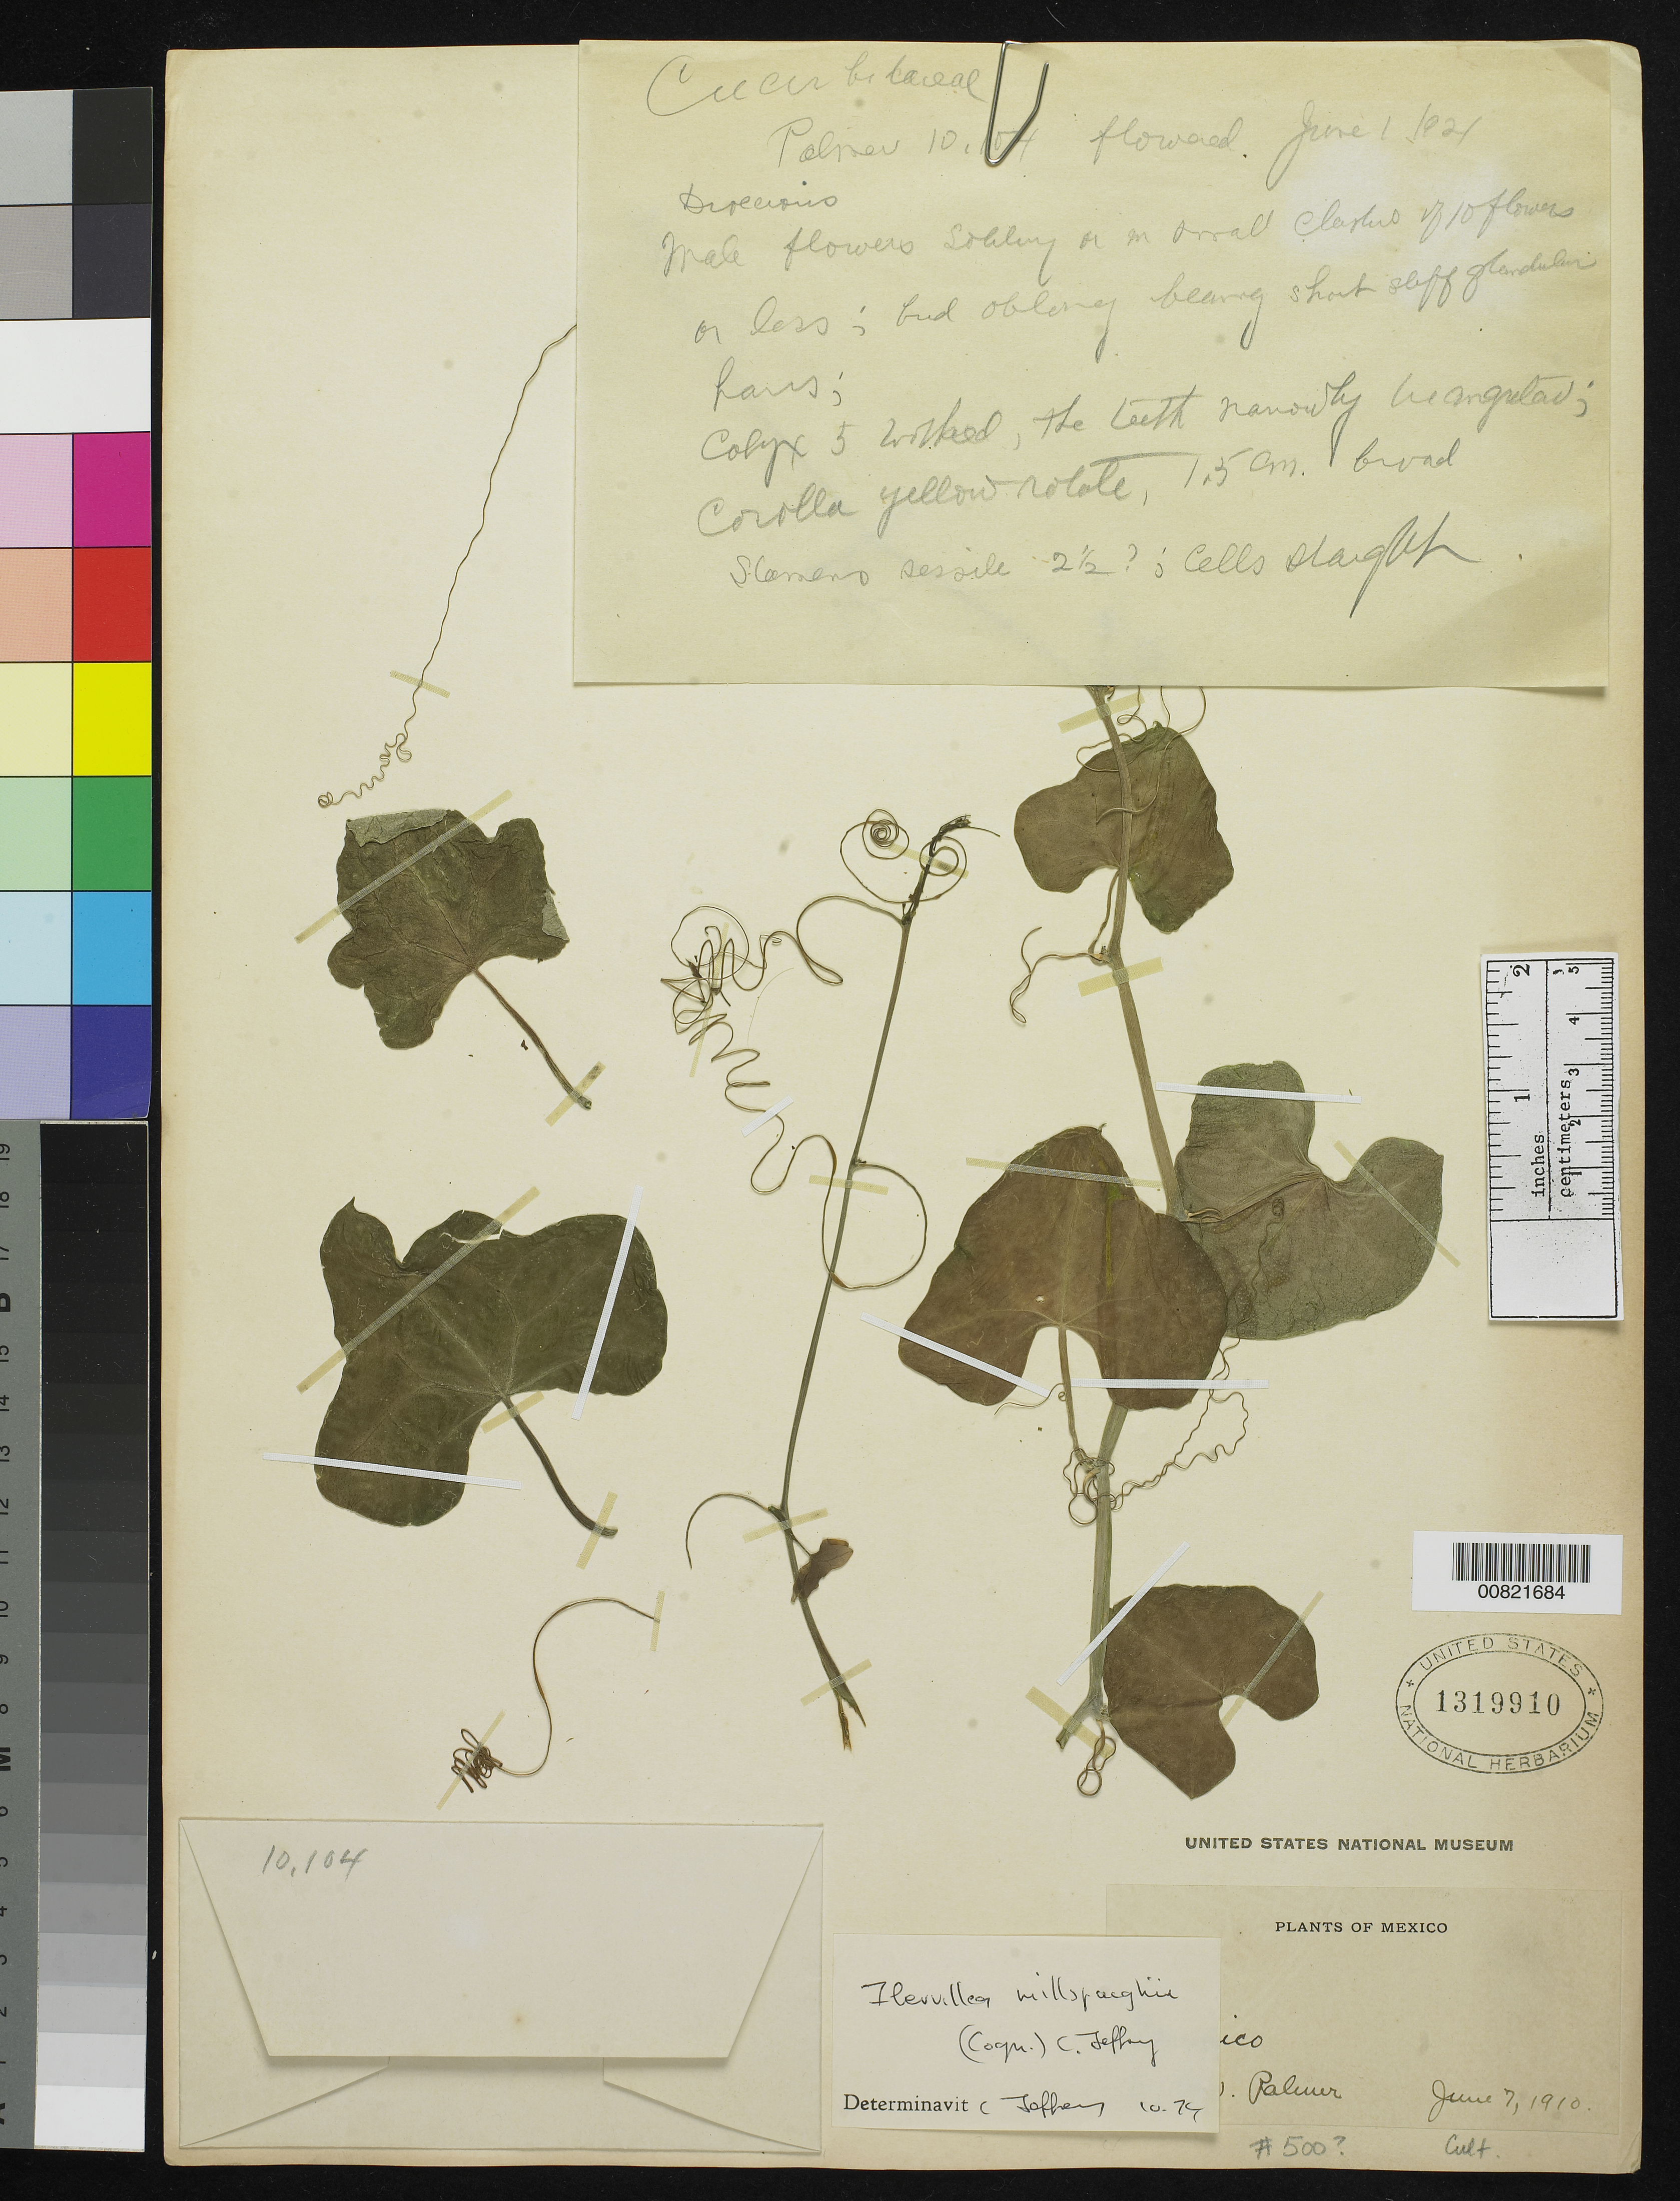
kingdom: Plantae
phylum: Tracheophyta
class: Magnoliopsida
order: Cucurbitales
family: Cucurbitaceae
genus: Ibervillea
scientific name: Ibervillea millspaughii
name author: (Cogn.) C. Jeffrey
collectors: E. Palmer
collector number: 500?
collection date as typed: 07 Jun 1910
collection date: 1910-06-07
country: Mexico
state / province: Tamaulipas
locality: Tampico, Tamaulipas.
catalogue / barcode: US 1319910